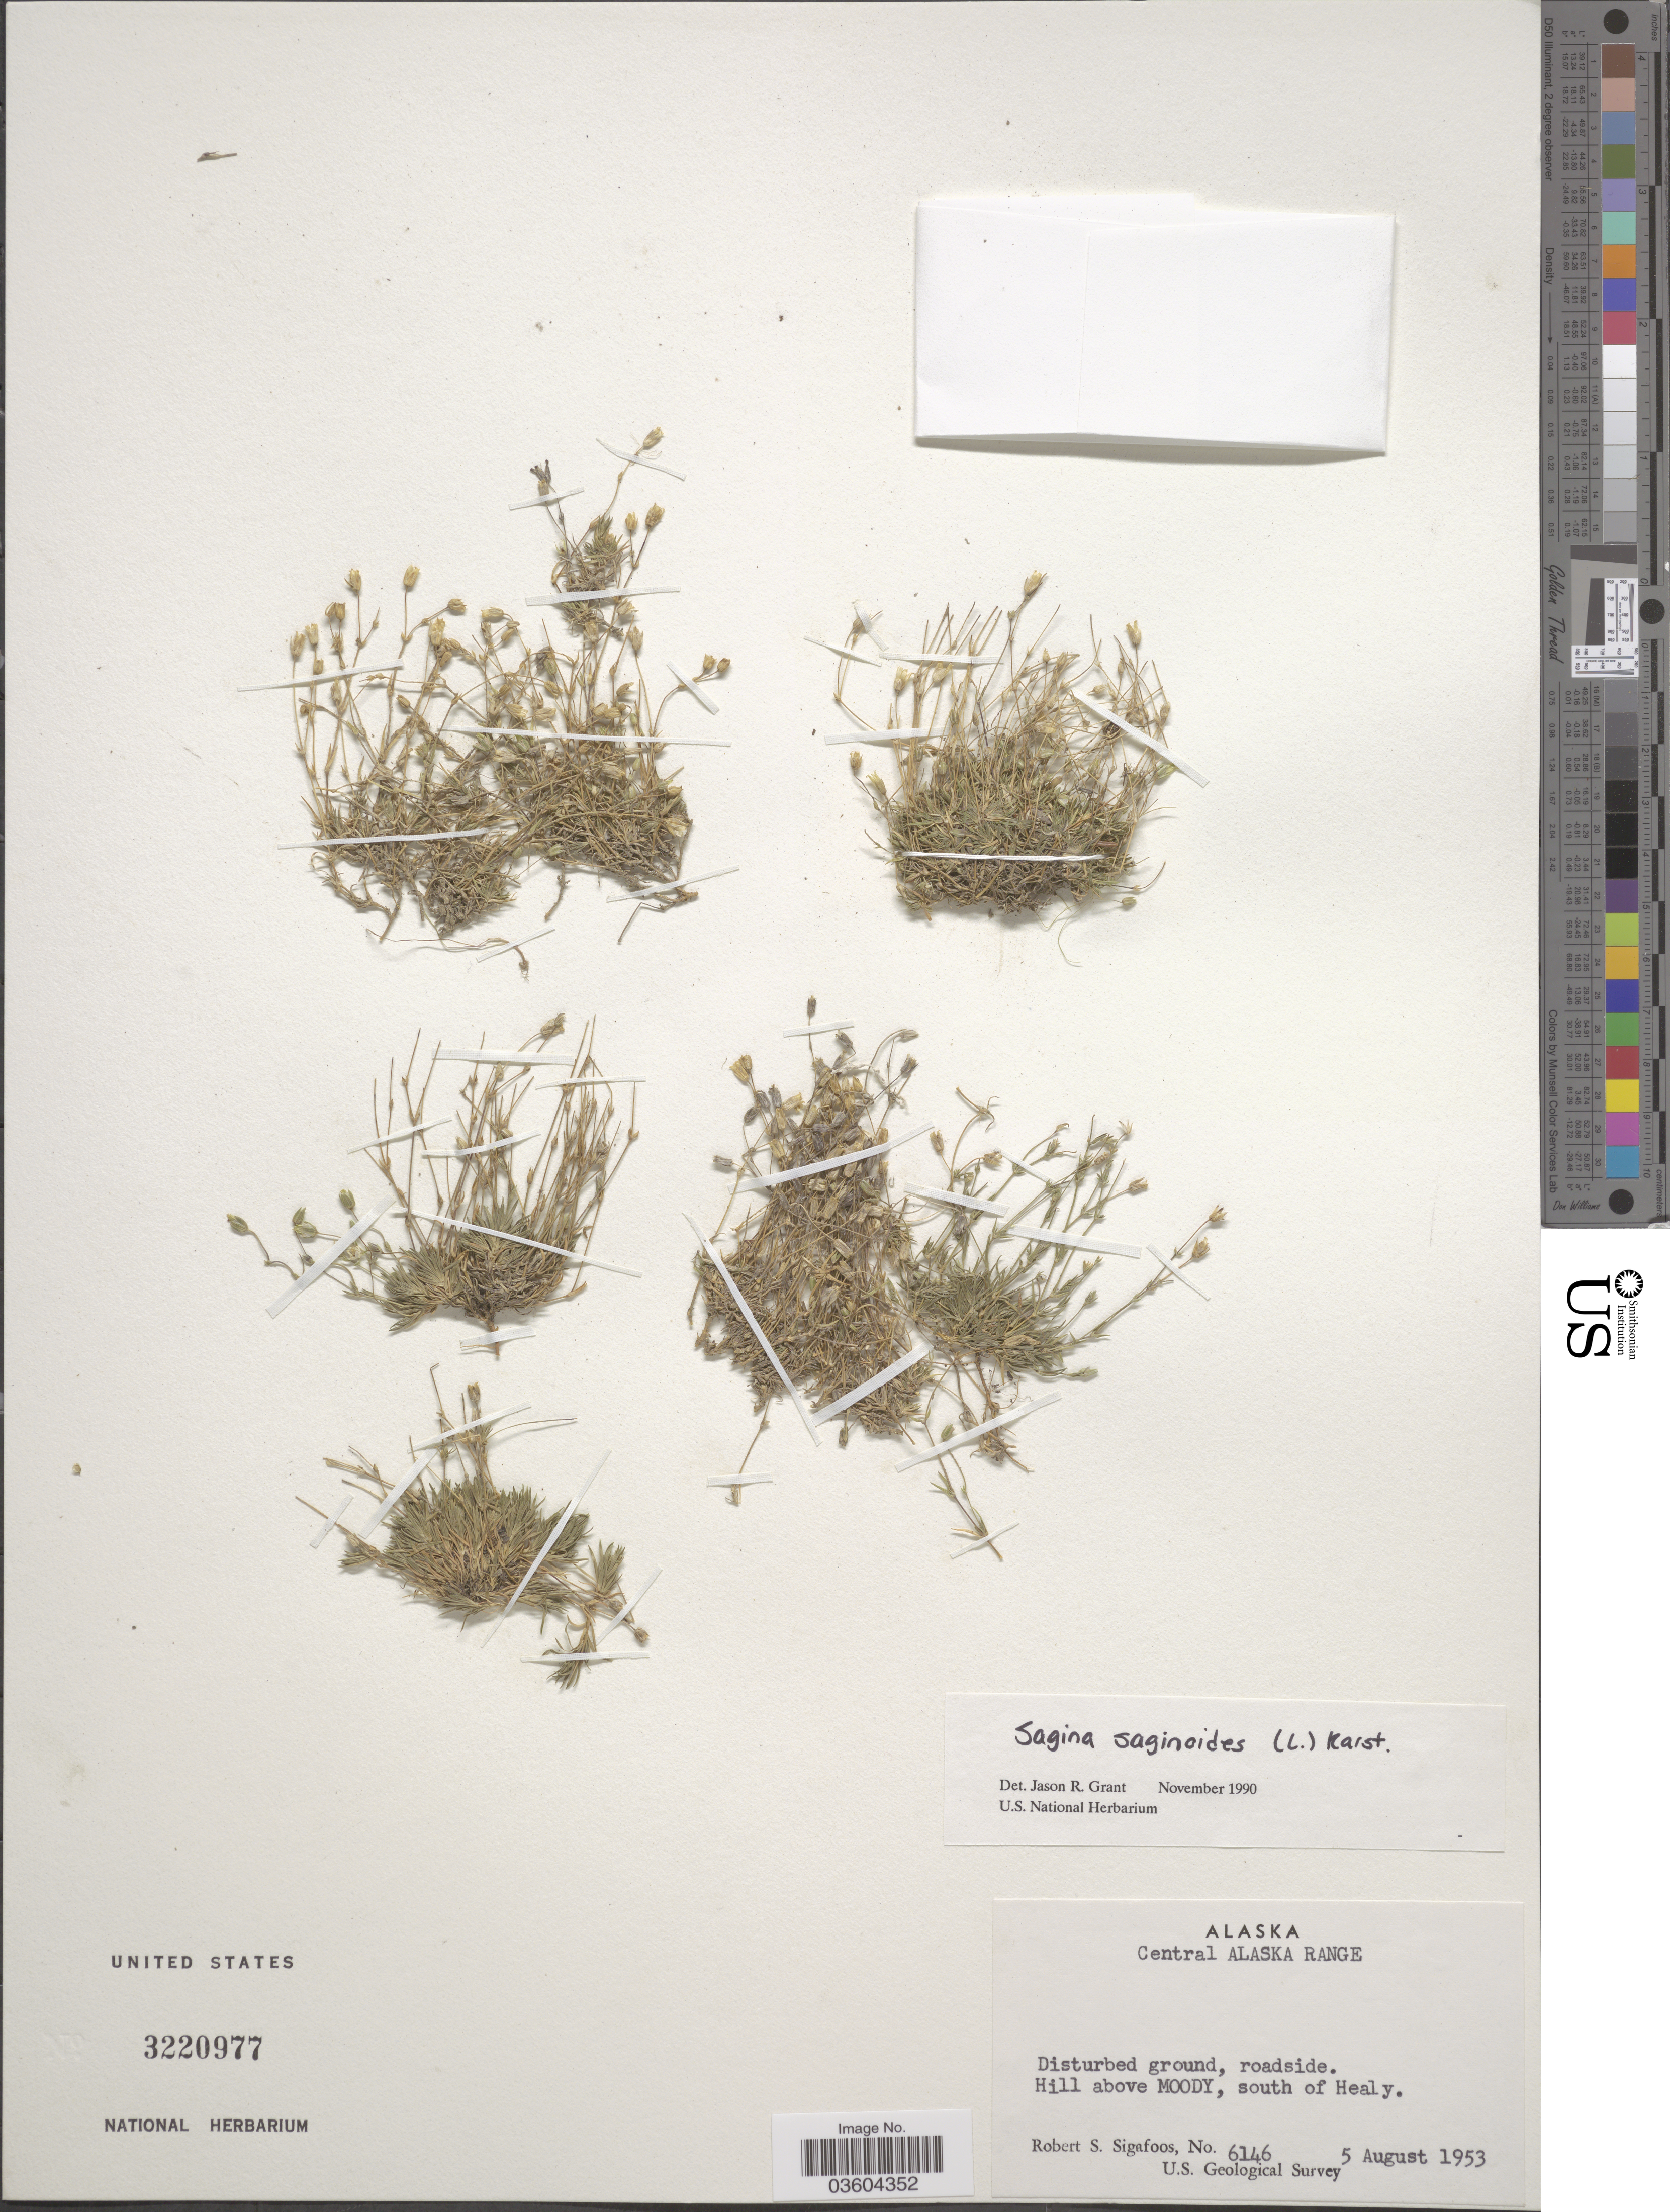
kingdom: Plantae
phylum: Tracheophyta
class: Magnoliopsida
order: Caryophyllales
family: Caryophyllaceae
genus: Sagina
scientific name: Sagina saginoides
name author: (L.) H. Karst.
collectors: R. Sigafoos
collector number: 6146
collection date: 1953-08-05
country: United States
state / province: Alaska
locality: Central Alaska Range. Hill above Moody, south of Healy.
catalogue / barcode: US 3220977